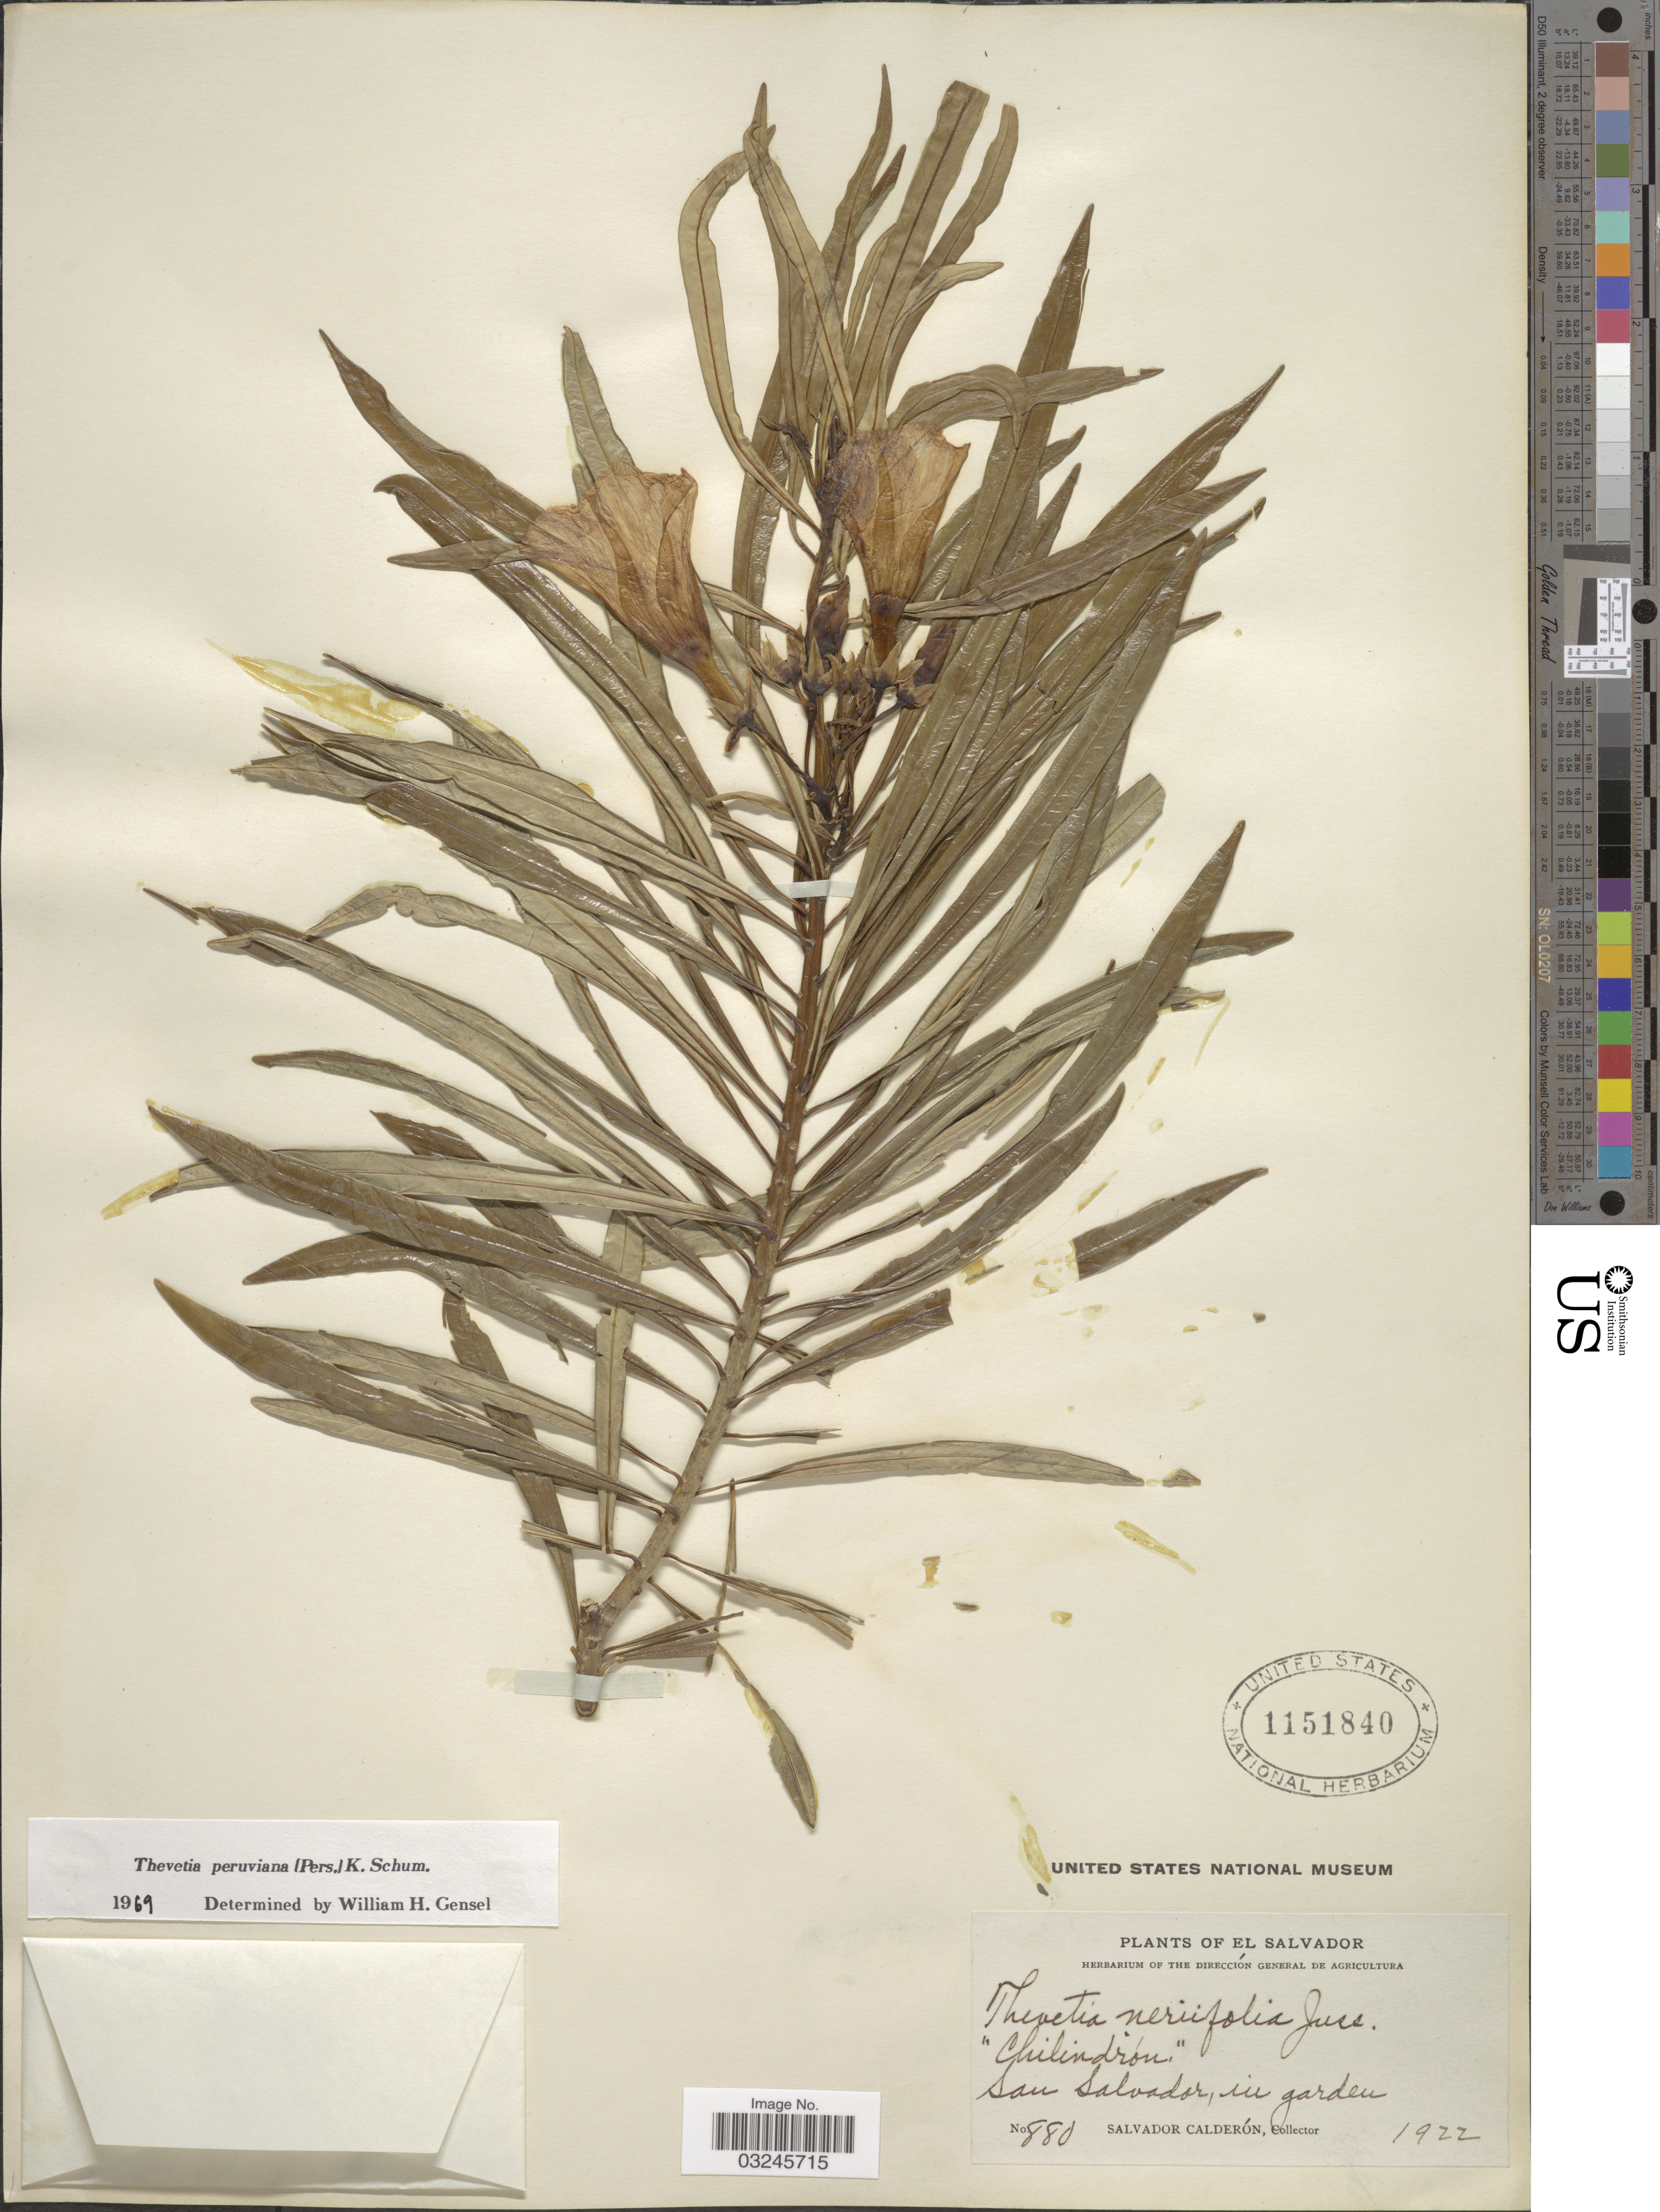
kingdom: Plantae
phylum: Tracheophyta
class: Magnoliopsida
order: Gentianales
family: Apocynaceae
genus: Thevetia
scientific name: Thevetia peruviana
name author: (Pers.) K. Schum.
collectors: S. Calderón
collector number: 880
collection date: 1922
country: El Salvador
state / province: San Salvador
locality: San Salvador, in garden.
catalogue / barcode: US 1151840